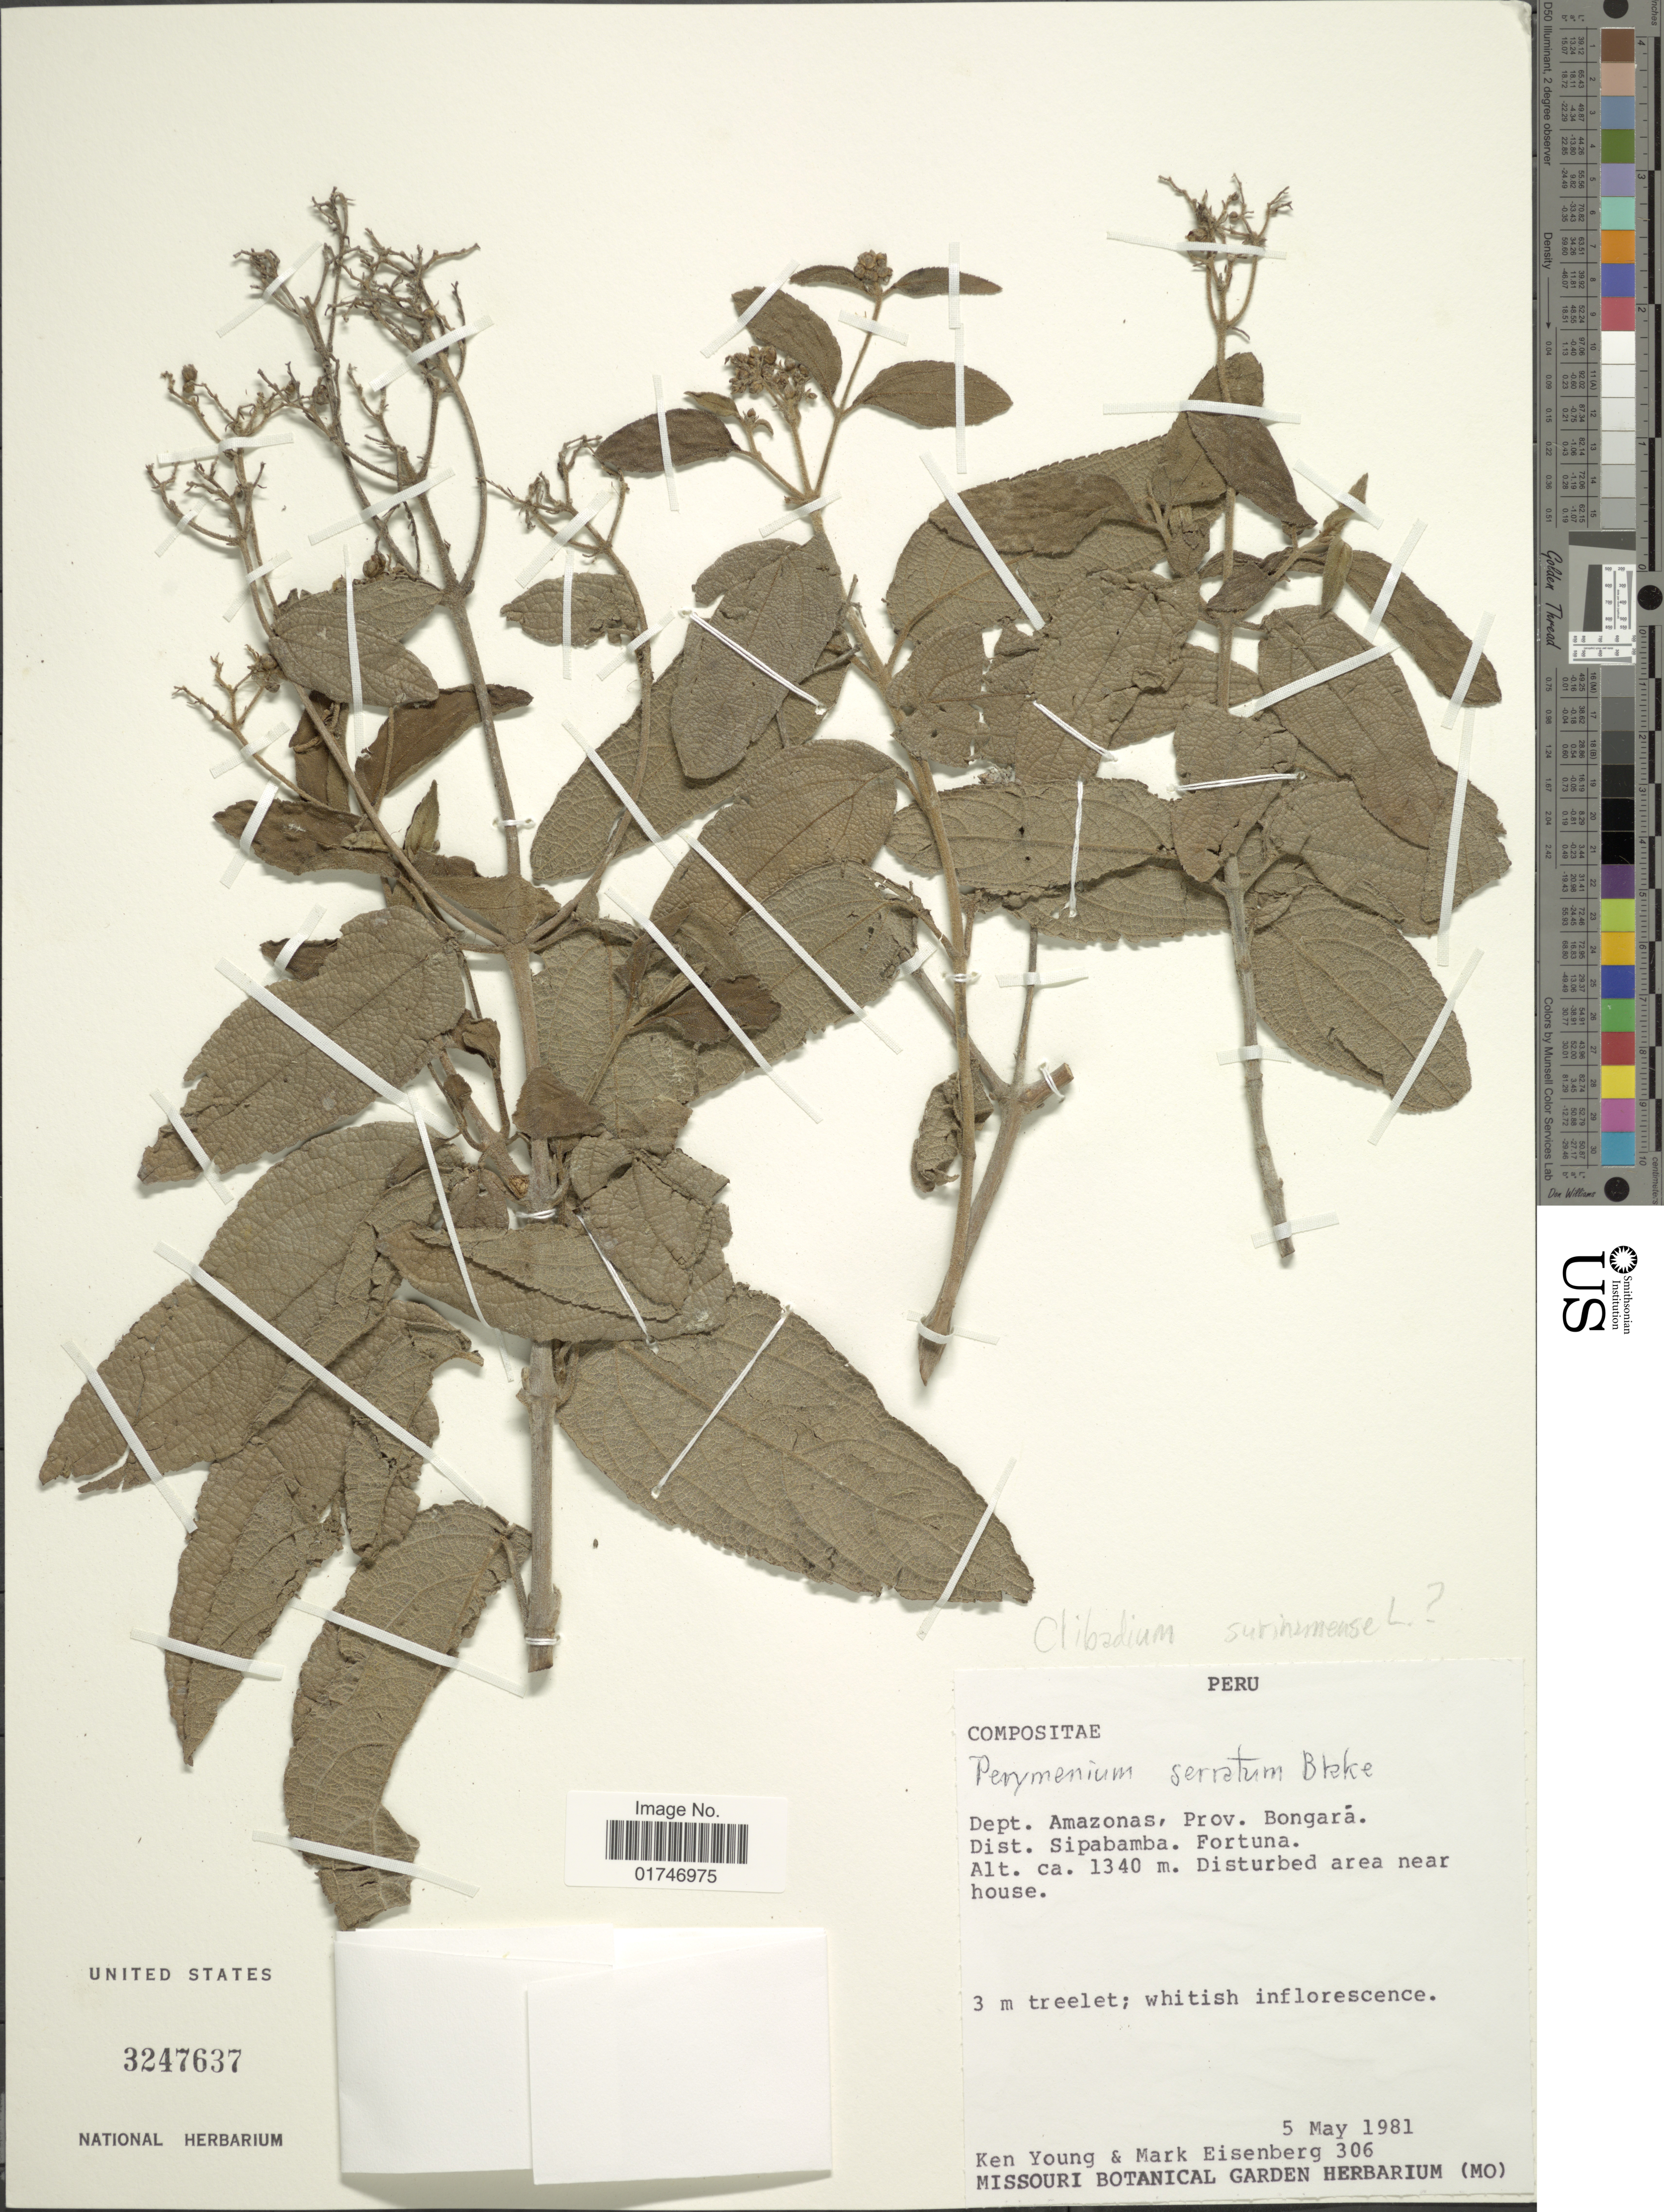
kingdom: Plantae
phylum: Tracheophyta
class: Magnoliopsida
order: Asterales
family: Asteraceae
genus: Clibadium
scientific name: Clibadium surinamense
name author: L.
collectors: K. Young & M. Eisenberg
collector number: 306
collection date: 1981-05-05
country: Peru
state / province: Amazonas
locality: Dept. Amazonas, Prov. Bongará. Dist. Sipabamba. Fortuna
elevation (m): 1340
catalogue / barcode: US 3247637